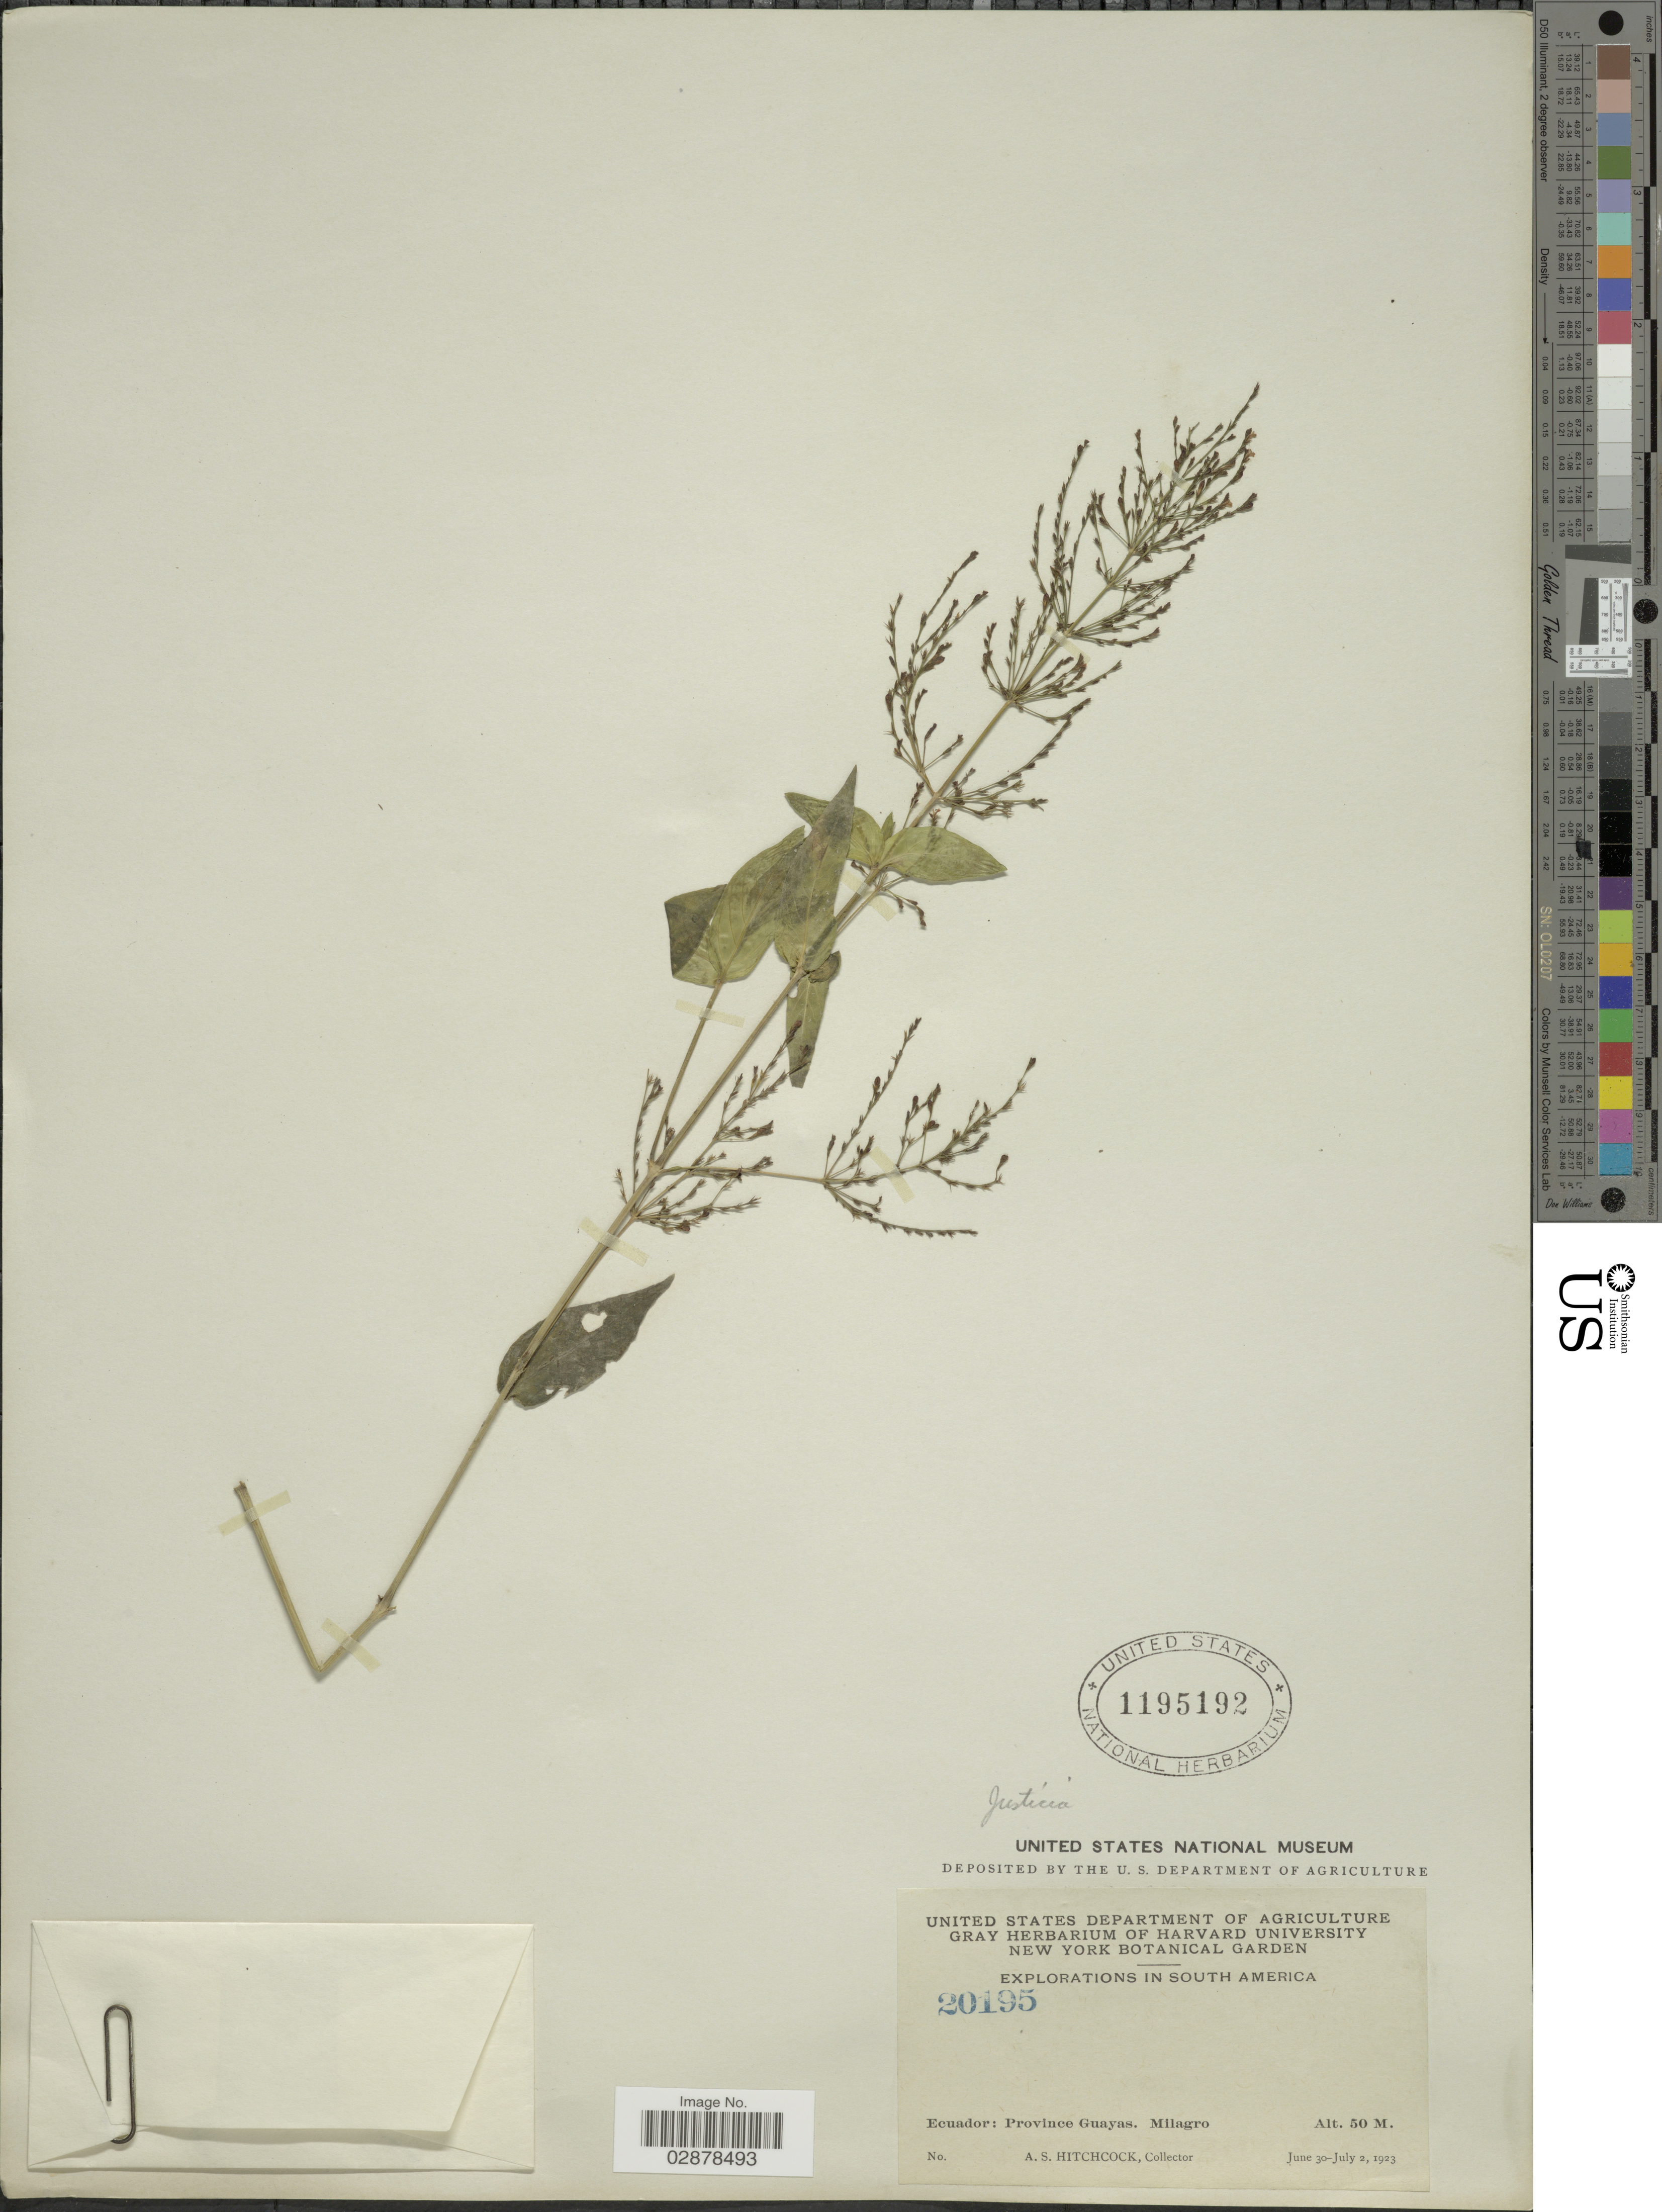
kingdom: Plantae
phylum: Tracheophyta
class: Magnoliopsida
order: Lamiales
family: Acanthaceae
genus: Justicia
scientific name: Justicia comata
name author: (L.) Lam.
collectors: A. S. Hitchcock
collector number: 20195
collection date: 1923-06-30/1923-07-02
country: Ecuador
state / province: Guayas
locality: Milagro.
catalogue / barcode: US 1195192